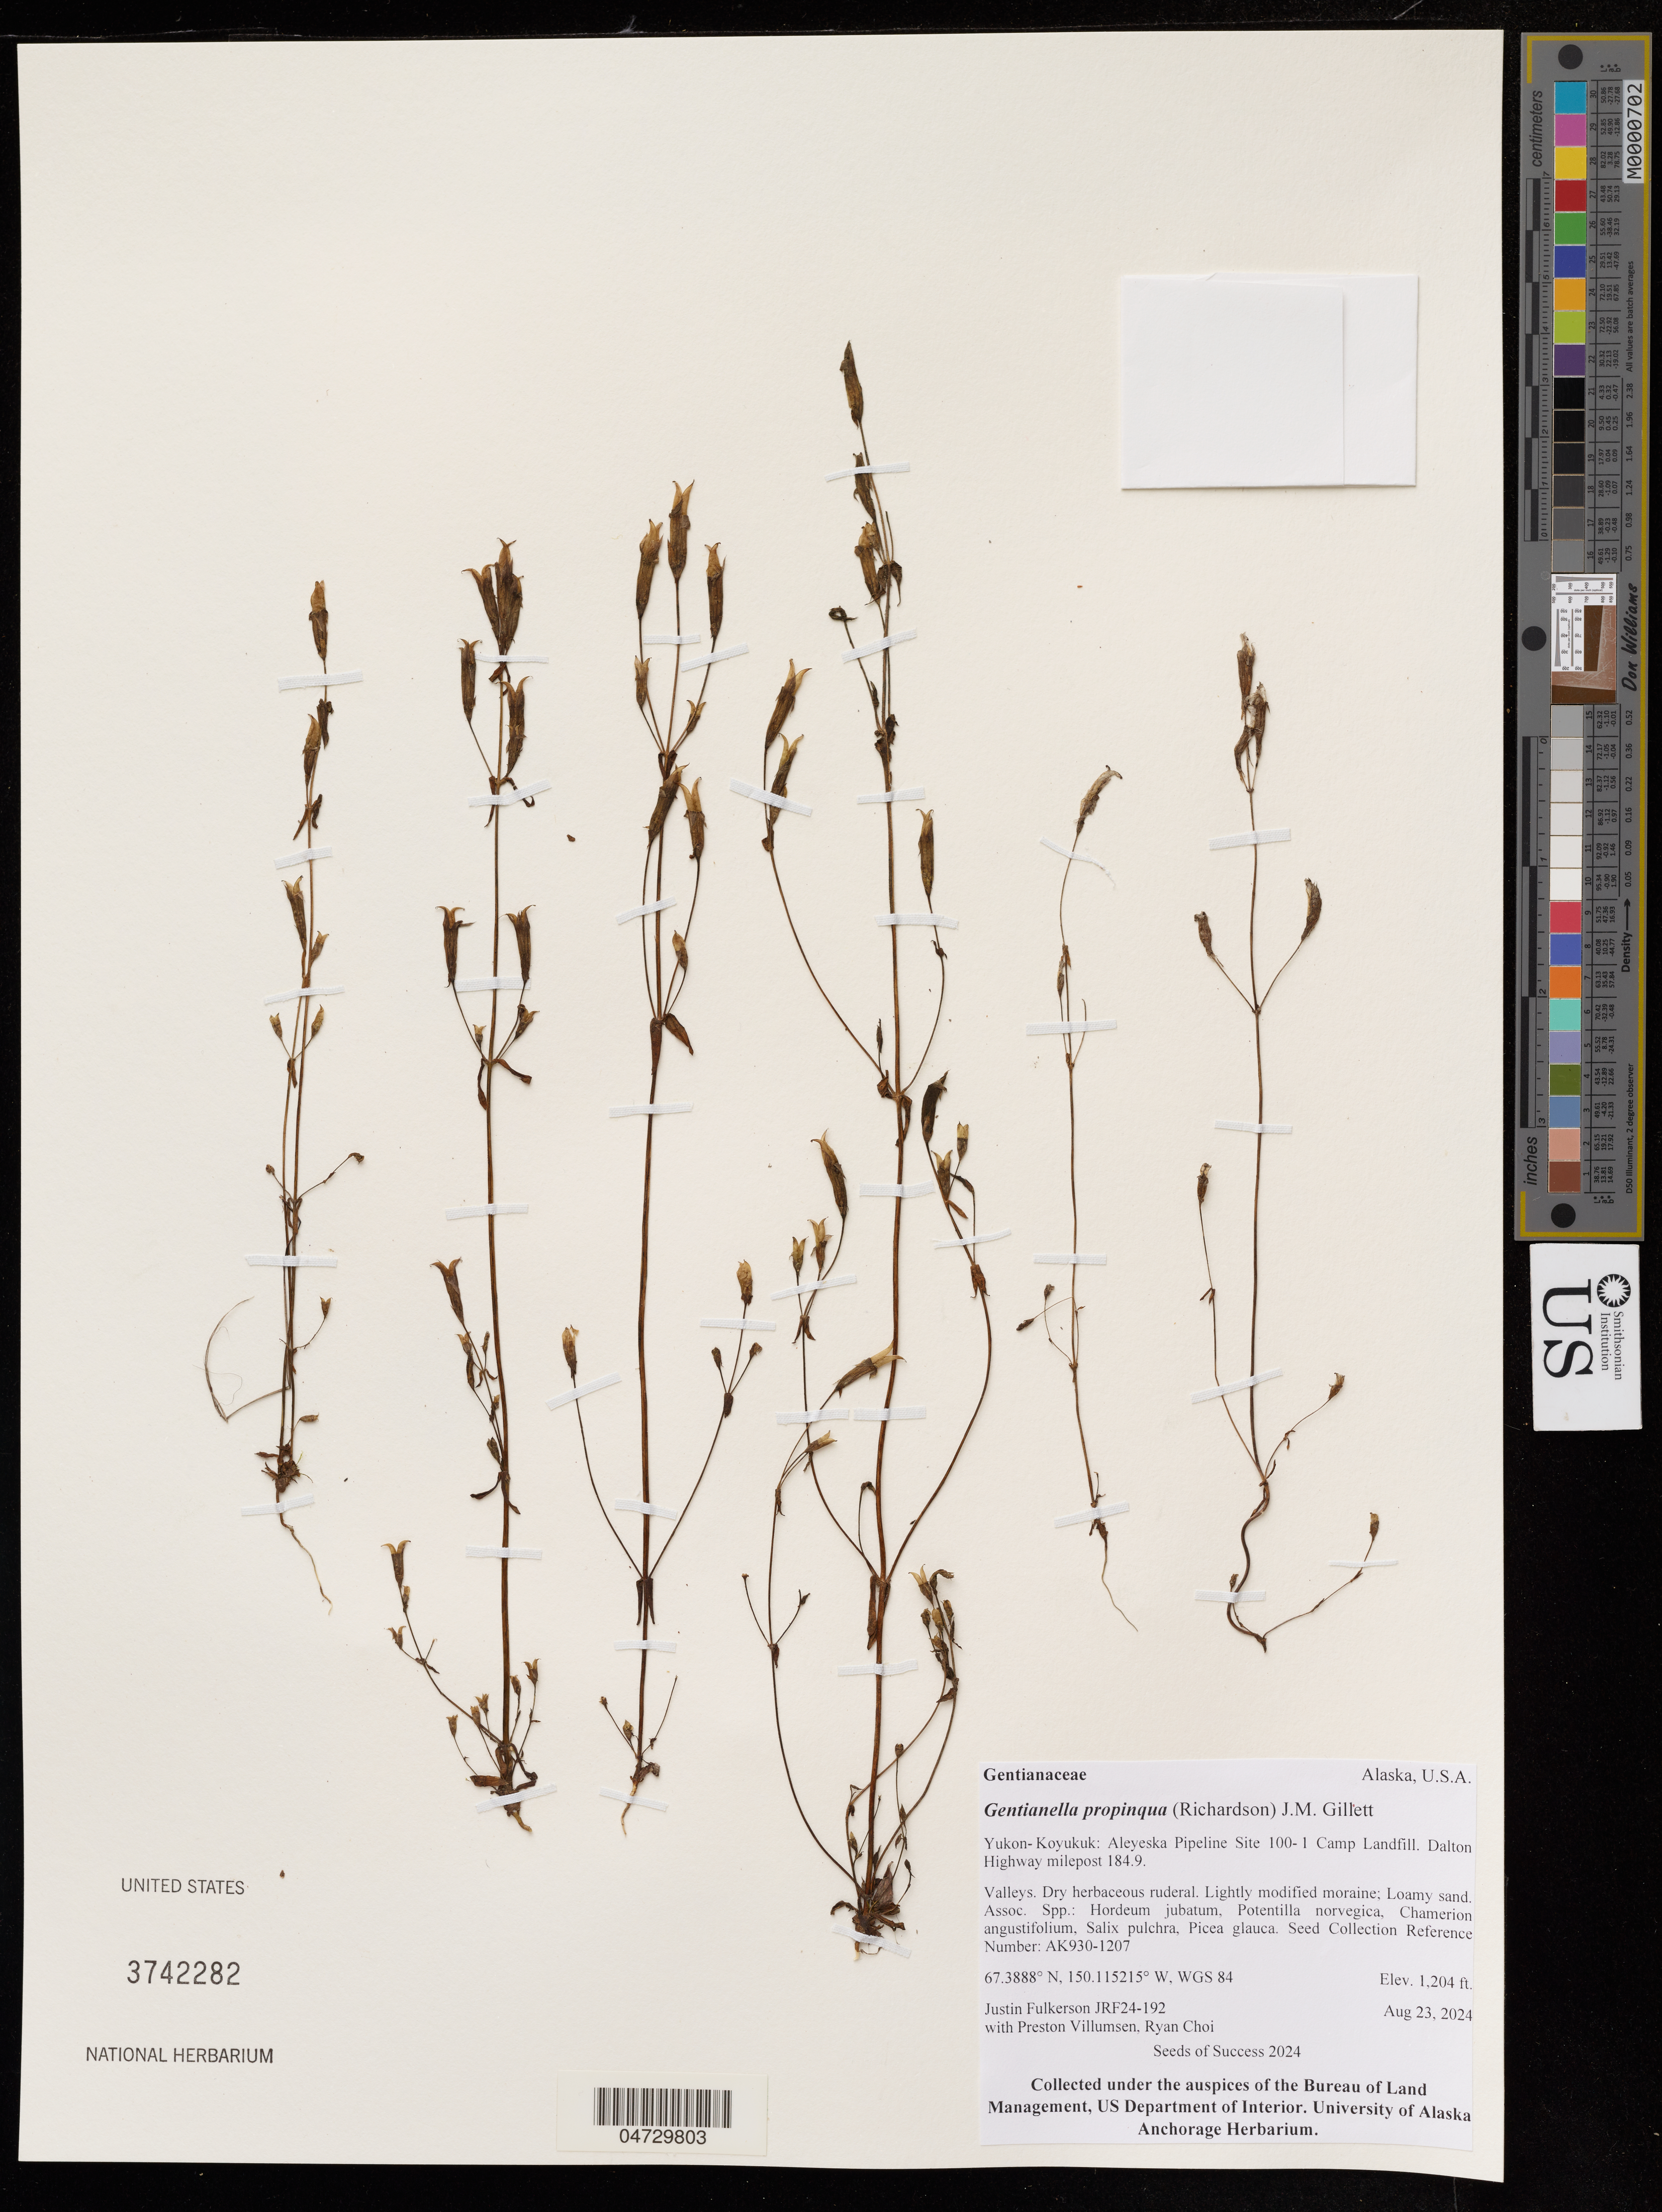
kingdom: Plantae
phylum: Tracheophyta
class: Magnoliopsida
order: Gentianales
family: Gentianaceae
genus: Gentianella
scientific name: Gentianella propinqua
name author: (Richardson) J.M. Gillett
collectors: J. Fulkerson, P. Villumsen & R. Choi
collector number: JRF24-192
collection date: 2024-08-23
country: United States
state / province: Alaska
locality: Yukon- Koyukuk: Aleyeska Pipeline Site 100-1 Camp Landfill. Dalton Highway milepost 184.9. WGS 84.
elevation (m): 367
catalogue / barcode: US 3742282